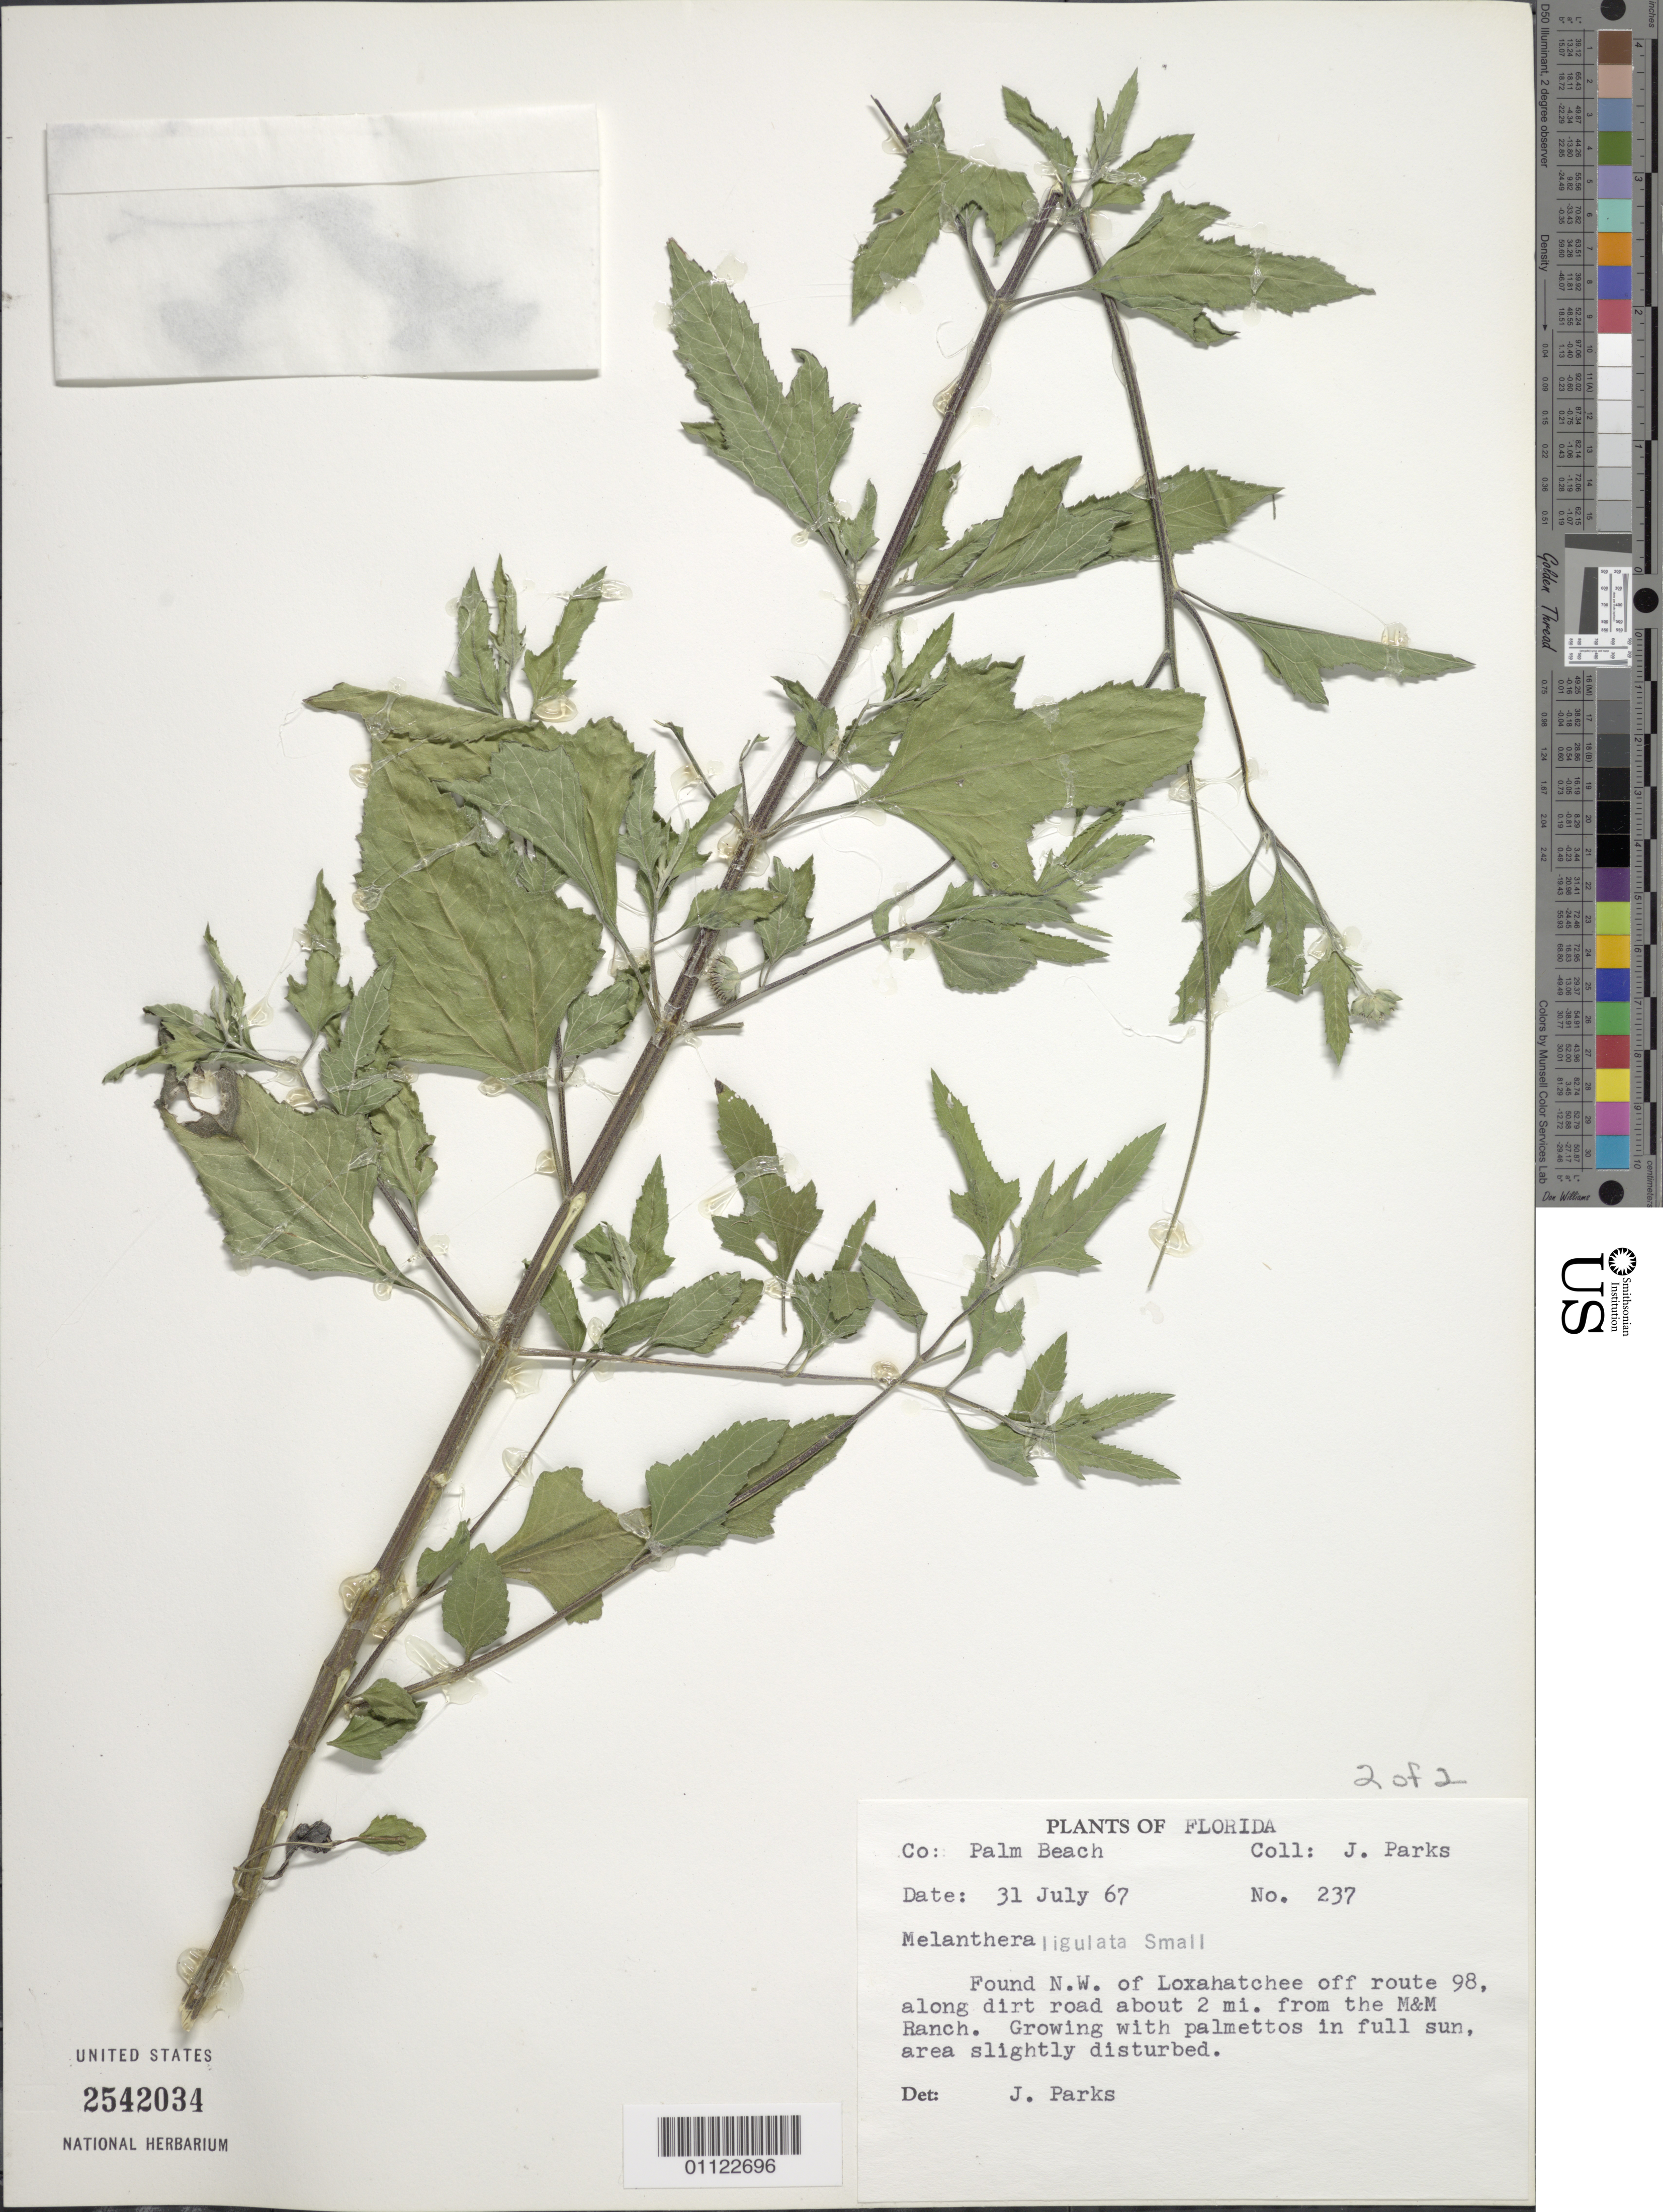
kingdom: Plantae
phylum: Tracheophyta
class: Magnoliopsida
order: Asterales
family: Asteraceae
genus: Melanthera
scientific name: Melanthera ligulata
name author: Small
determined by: Parks, J.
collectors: J. Parks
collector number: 237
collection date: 1967-07-31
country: United States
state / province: Florida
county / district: Palm Beach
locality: Found N.W. of Loxahatchee off route 98, along dirt road about 2 mi. from the M&M Ranch.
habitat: Growing with palmettos in full sun, area slightly disturbed.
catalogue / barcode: US 2542034